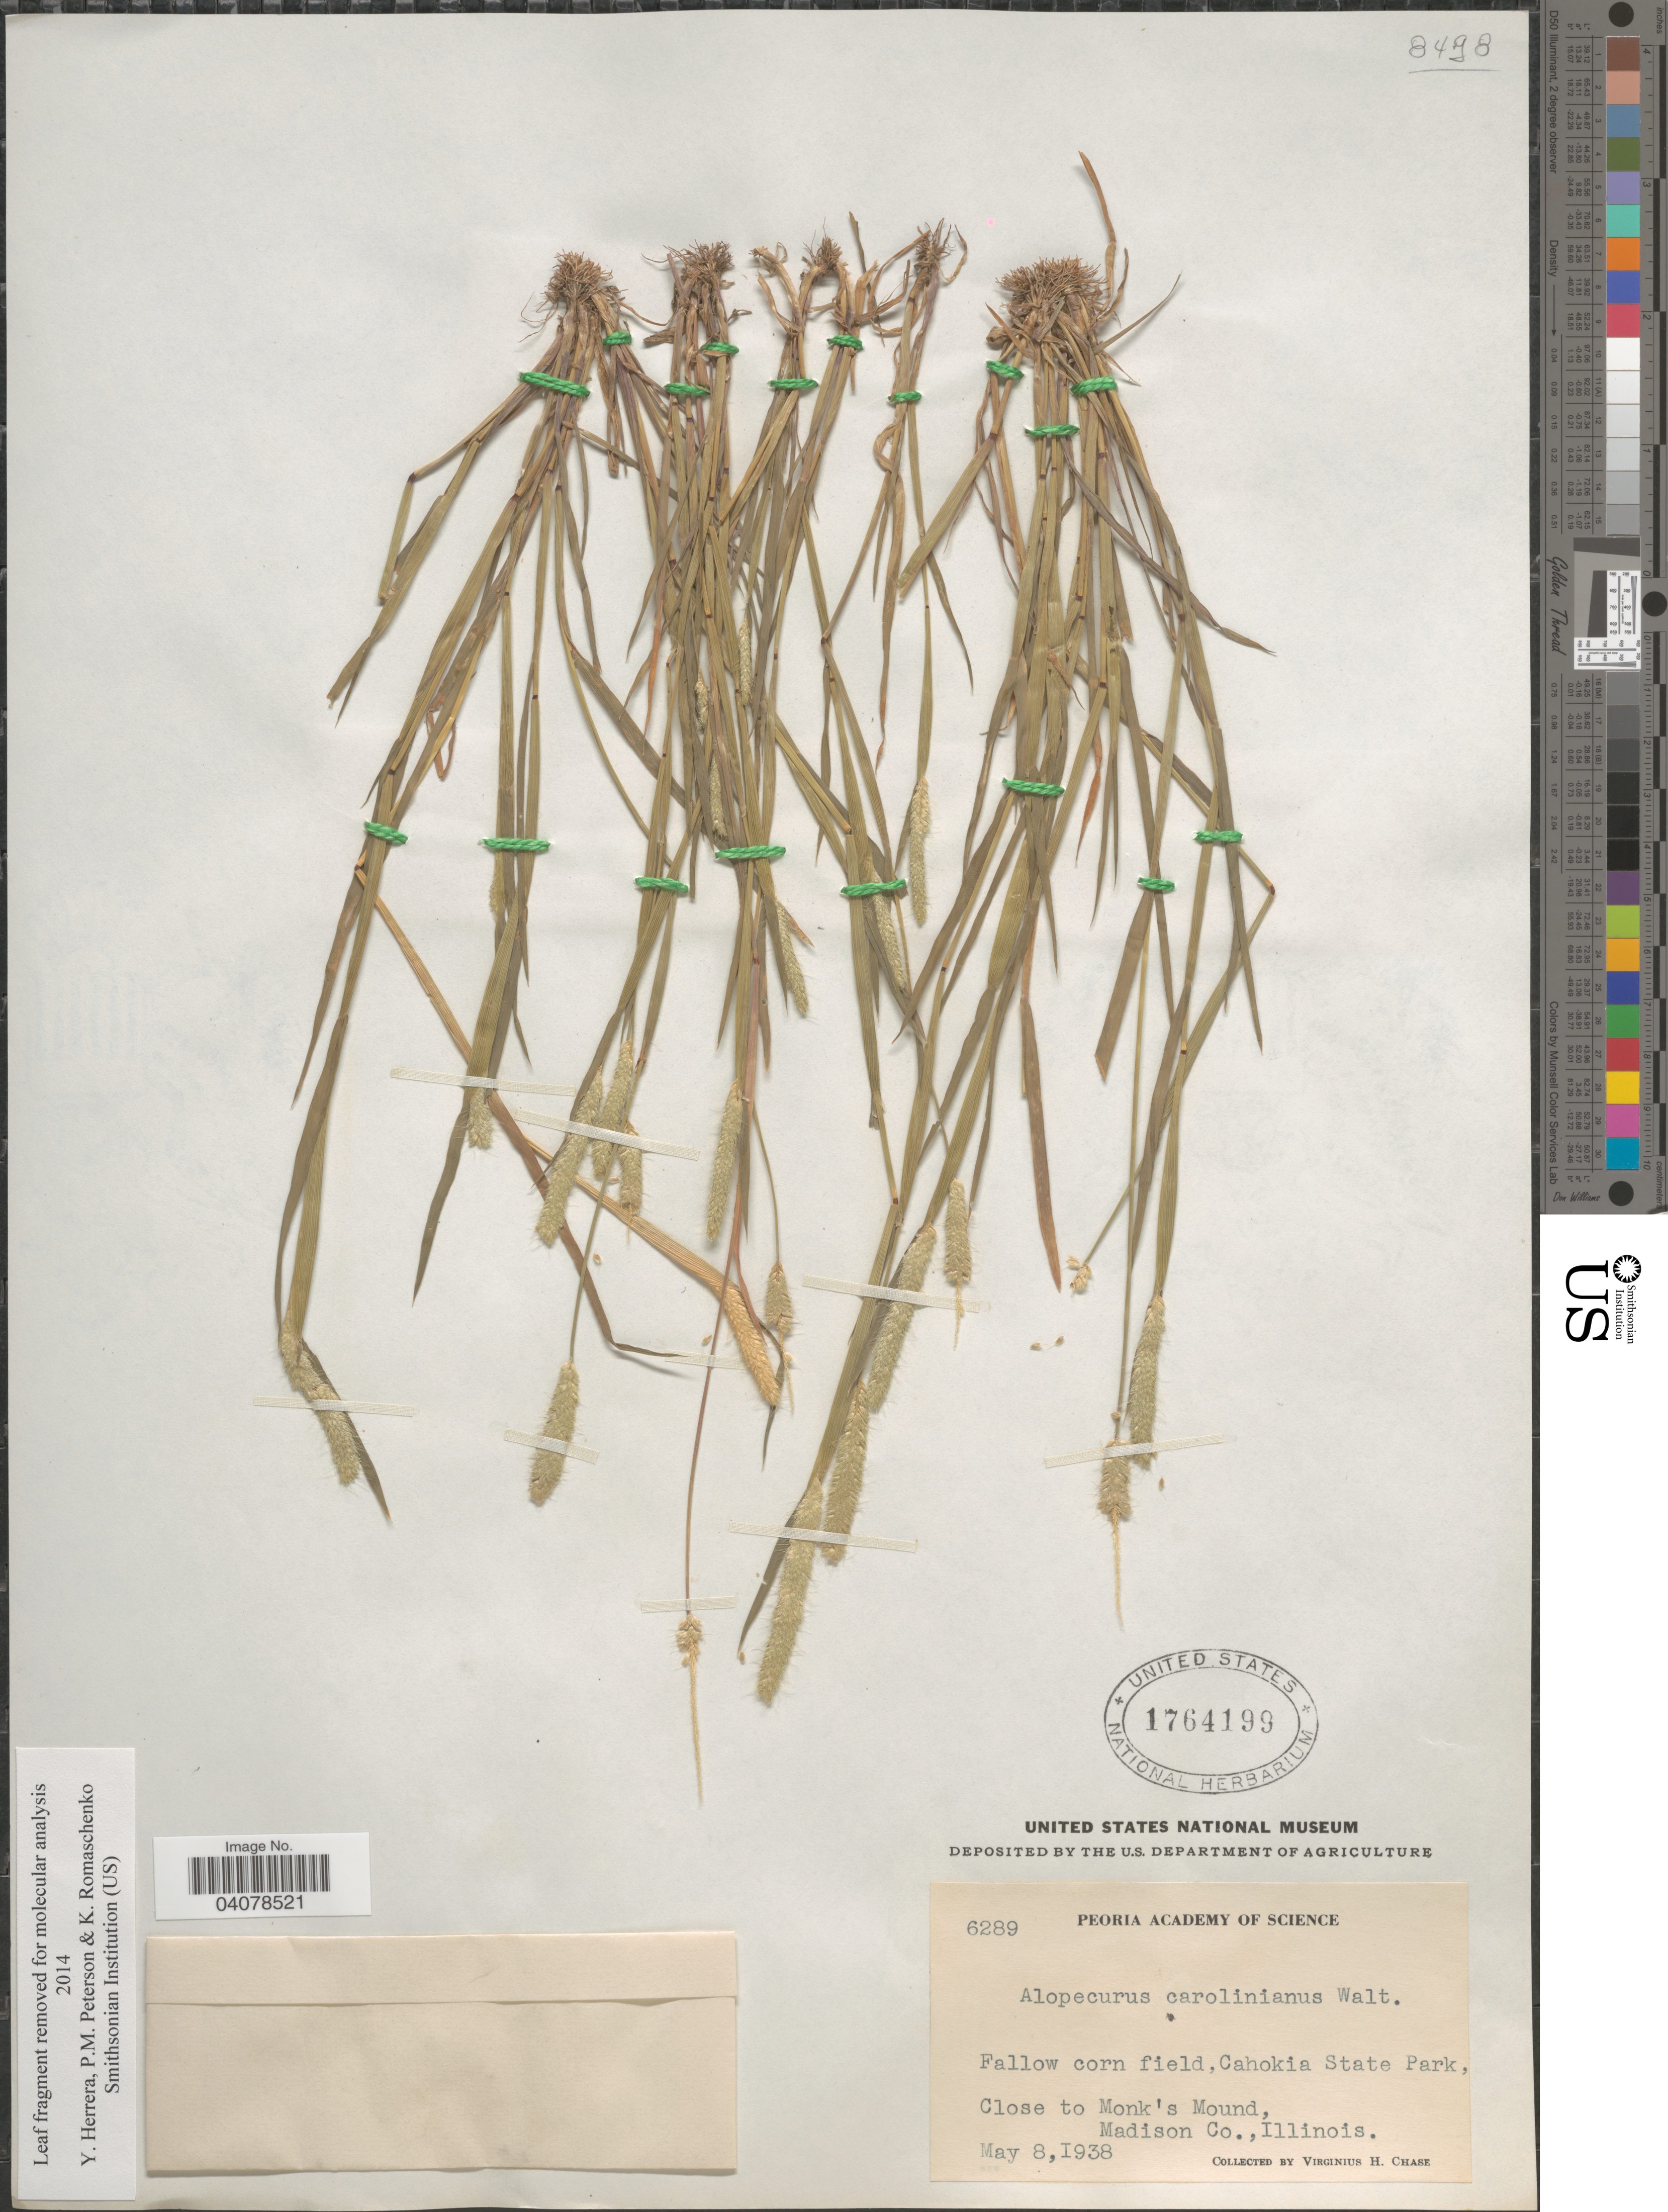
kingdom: Plantae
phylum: Tracheophyta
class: Liliopsida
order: Poales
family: Poaceae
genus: Alopecurus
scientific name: Alopecurus carolinianus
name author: Walter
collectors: V. H. Chase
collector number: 6289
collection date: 1938-05-08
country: United States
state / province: Illinois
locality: Fallow corn field, Cahokia State Park, Close to Monk's Mound, Madison Co.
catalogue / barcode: US 1764199